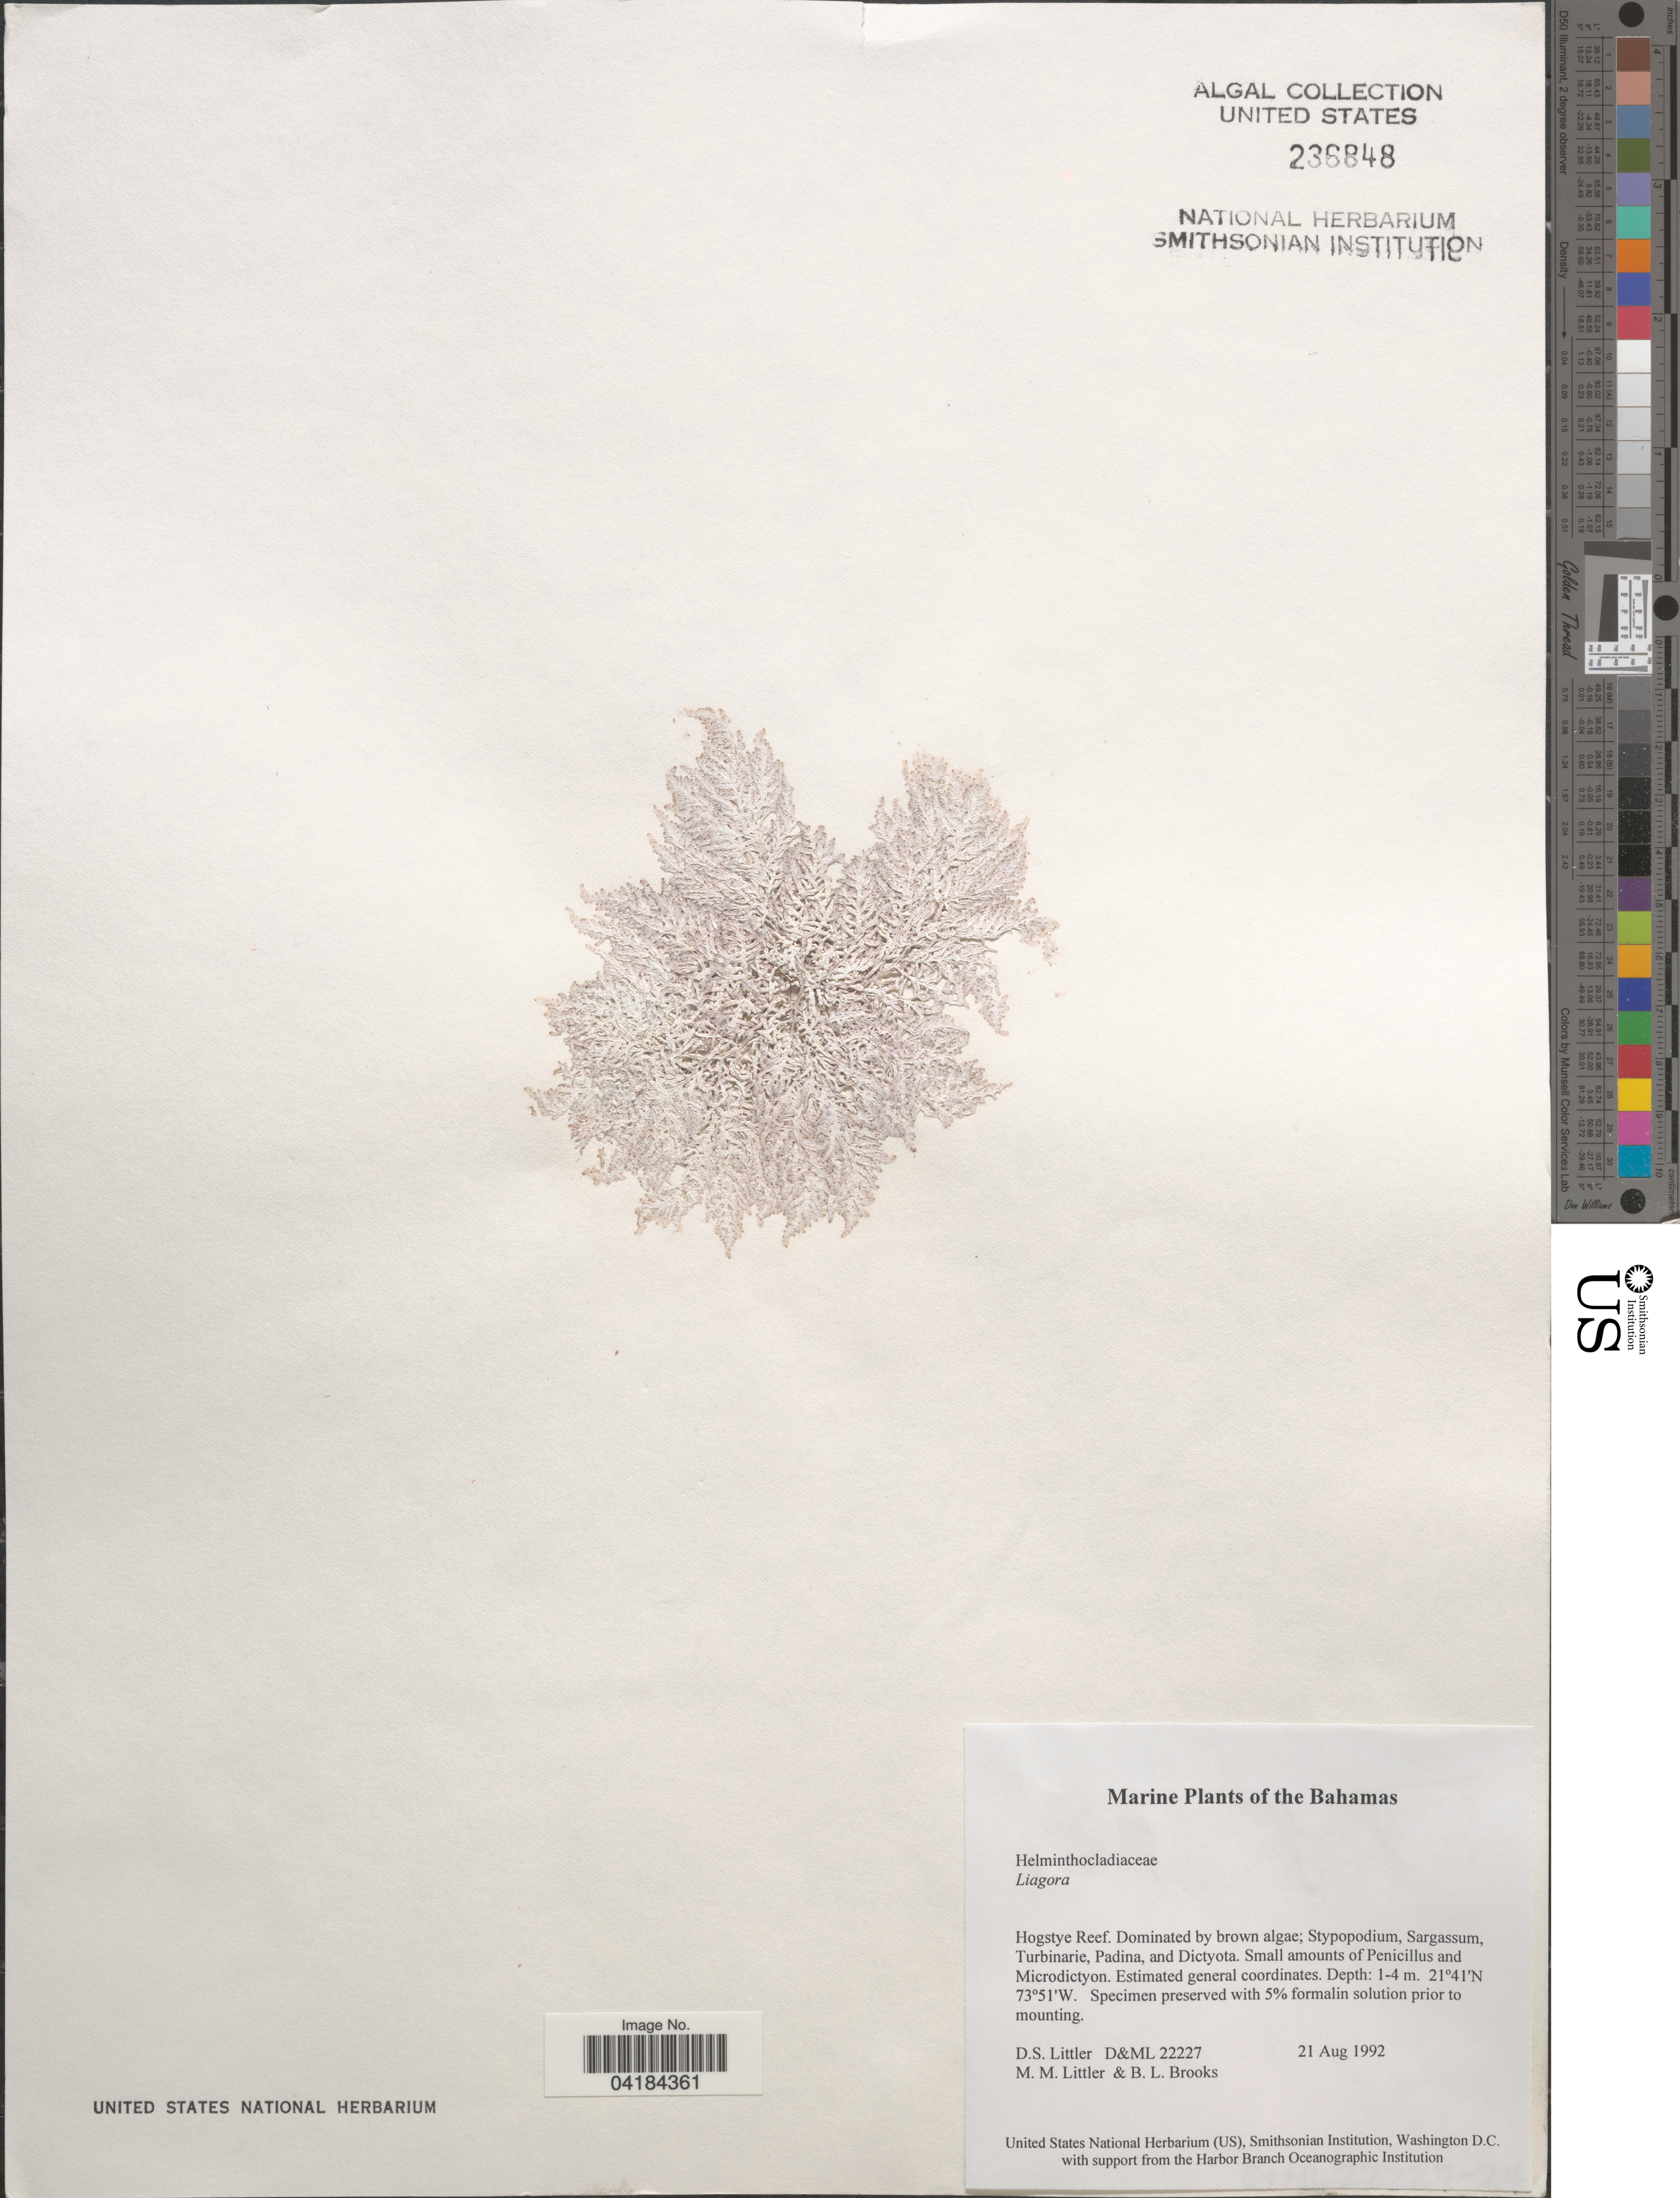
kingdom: Plantae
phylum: Rhodophyta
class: Florideophyceae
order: Nemaliales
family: Liagoraceae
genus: Liagora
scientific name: Liagora sp.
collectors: D. S. Littler & B. Brooks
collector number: D&ML22227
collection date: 1992-08-21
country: Bahamas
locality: The Bahamas. Hogstye Reef.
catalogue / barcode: US 236848